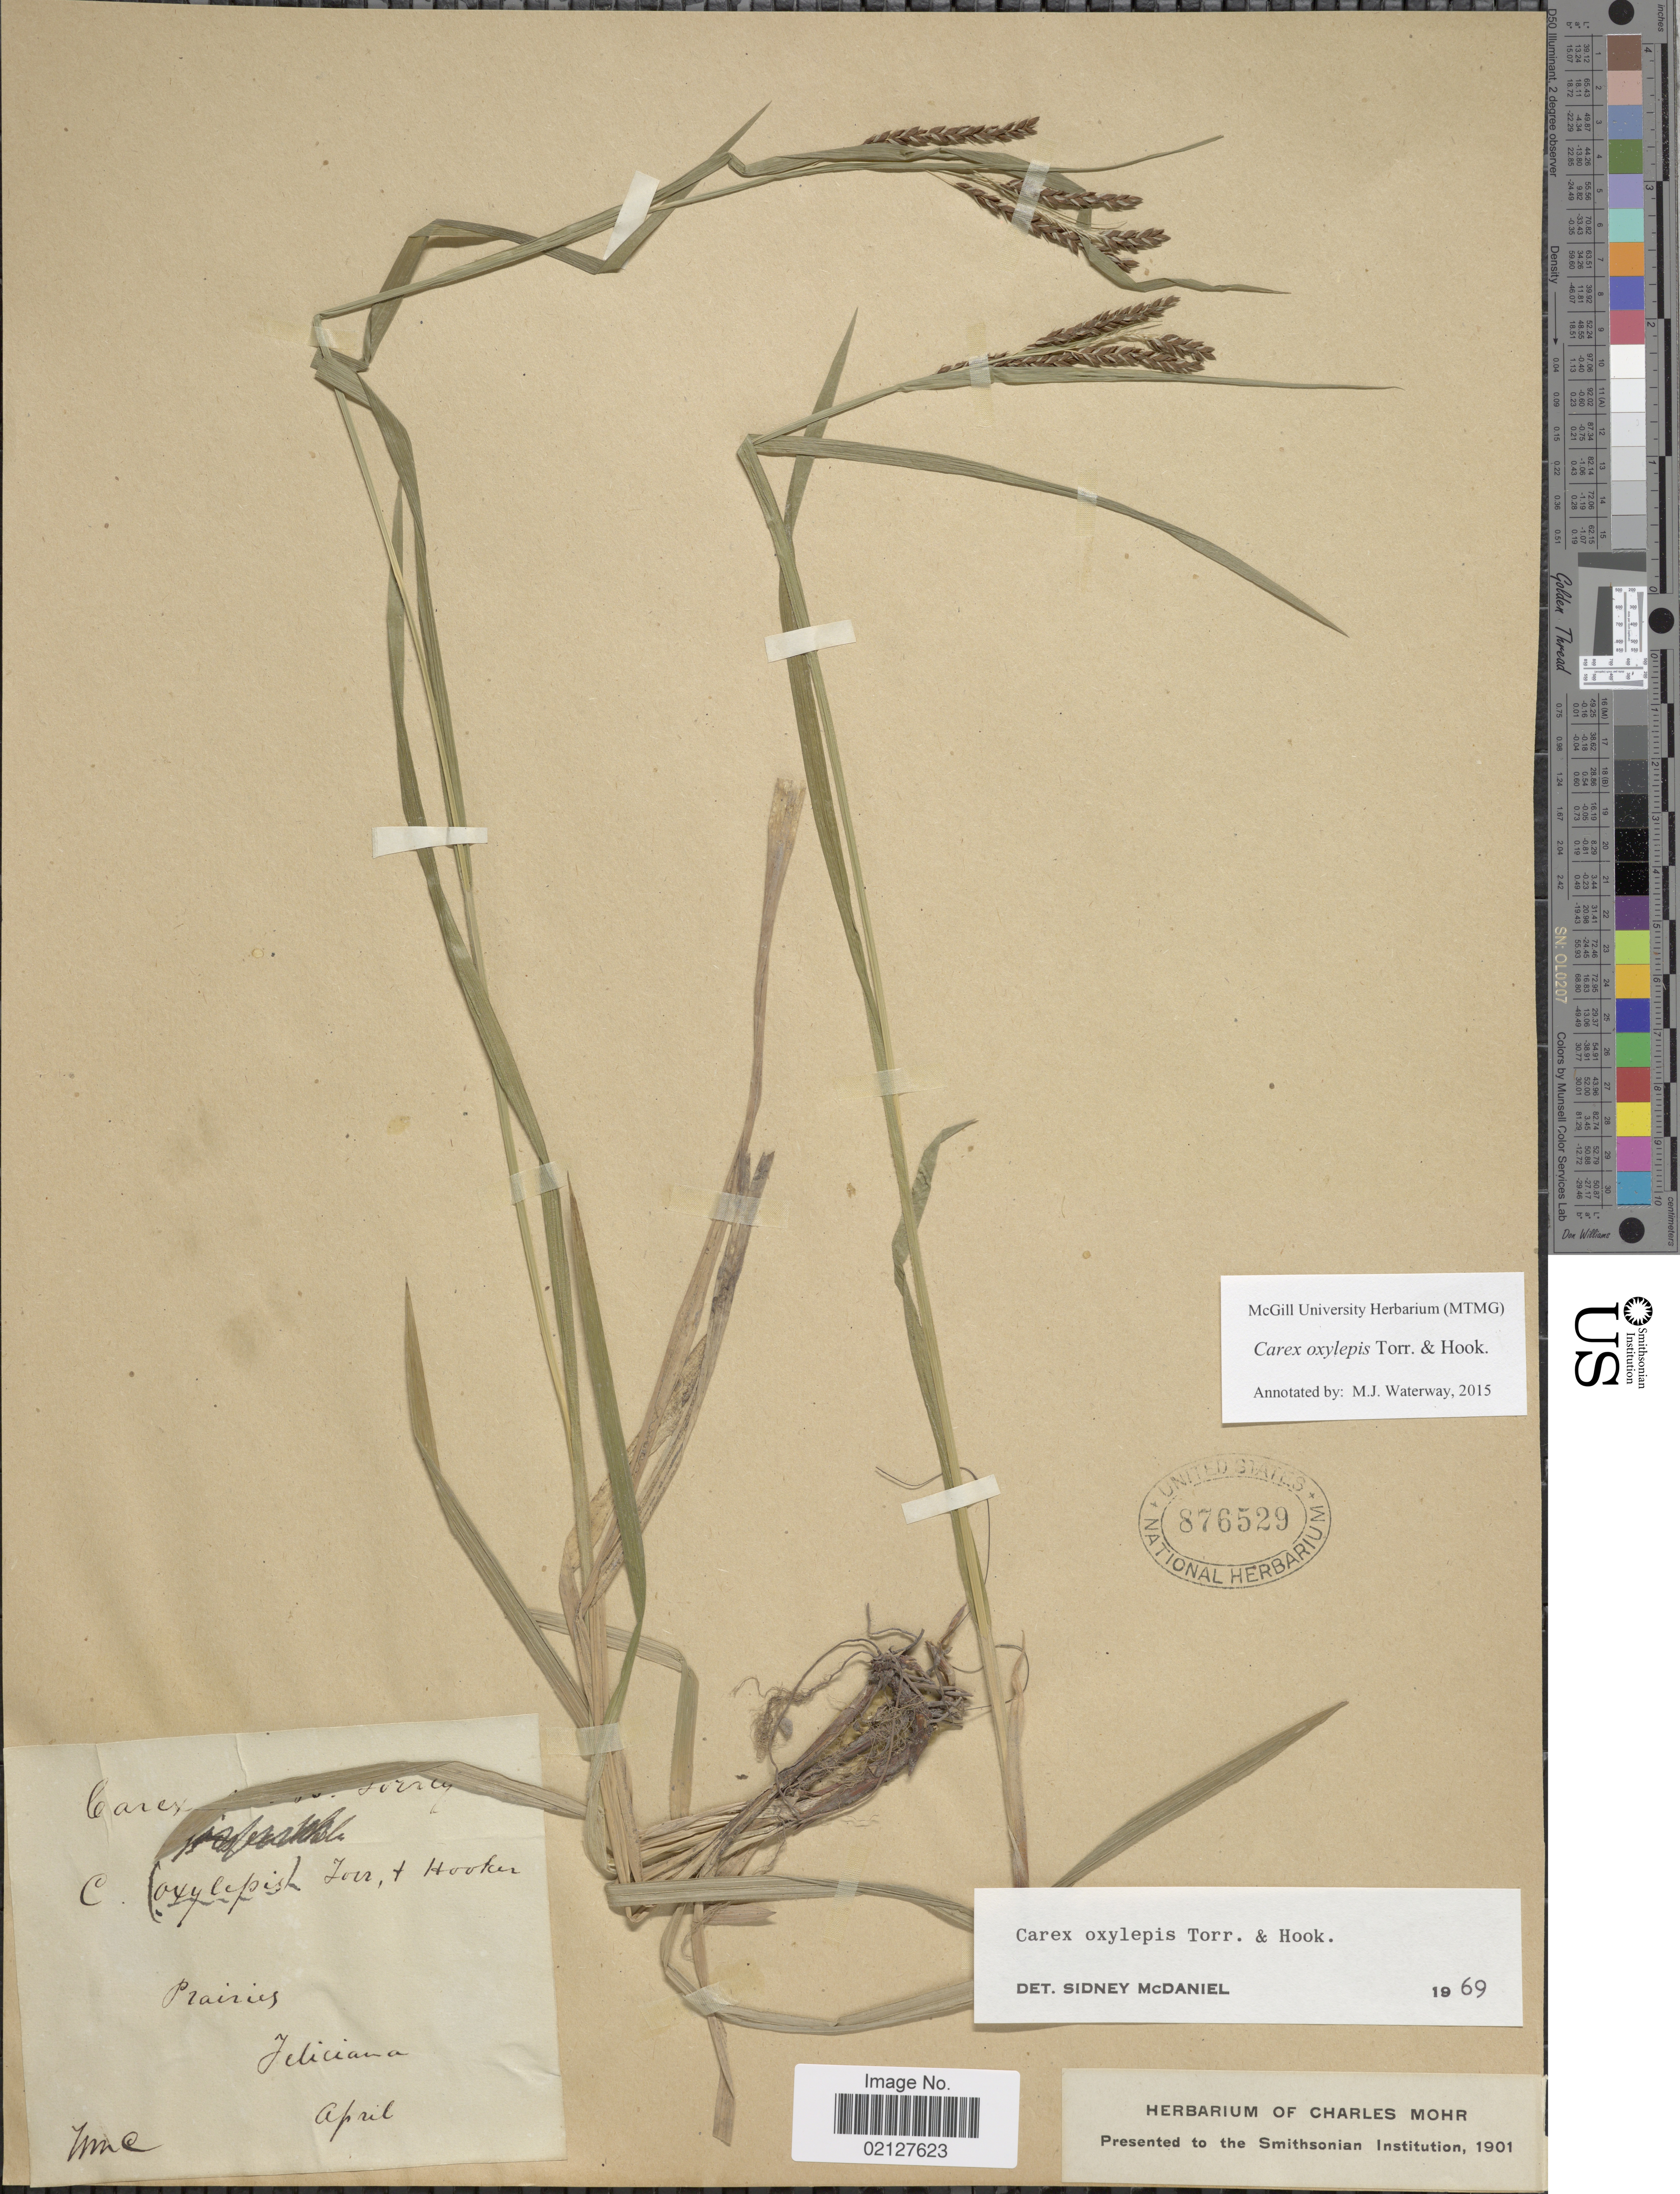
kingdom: Plantae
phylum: Tracheophyta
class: Liliopsida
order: Poales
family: Cyperaceae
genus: Carex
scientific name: Carex oxylepis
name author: Torr. & Hook.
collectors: ex herb. Charles Mohr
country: United States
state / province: Louisiana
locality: Prairies, Feliciana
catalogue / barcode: US 876529